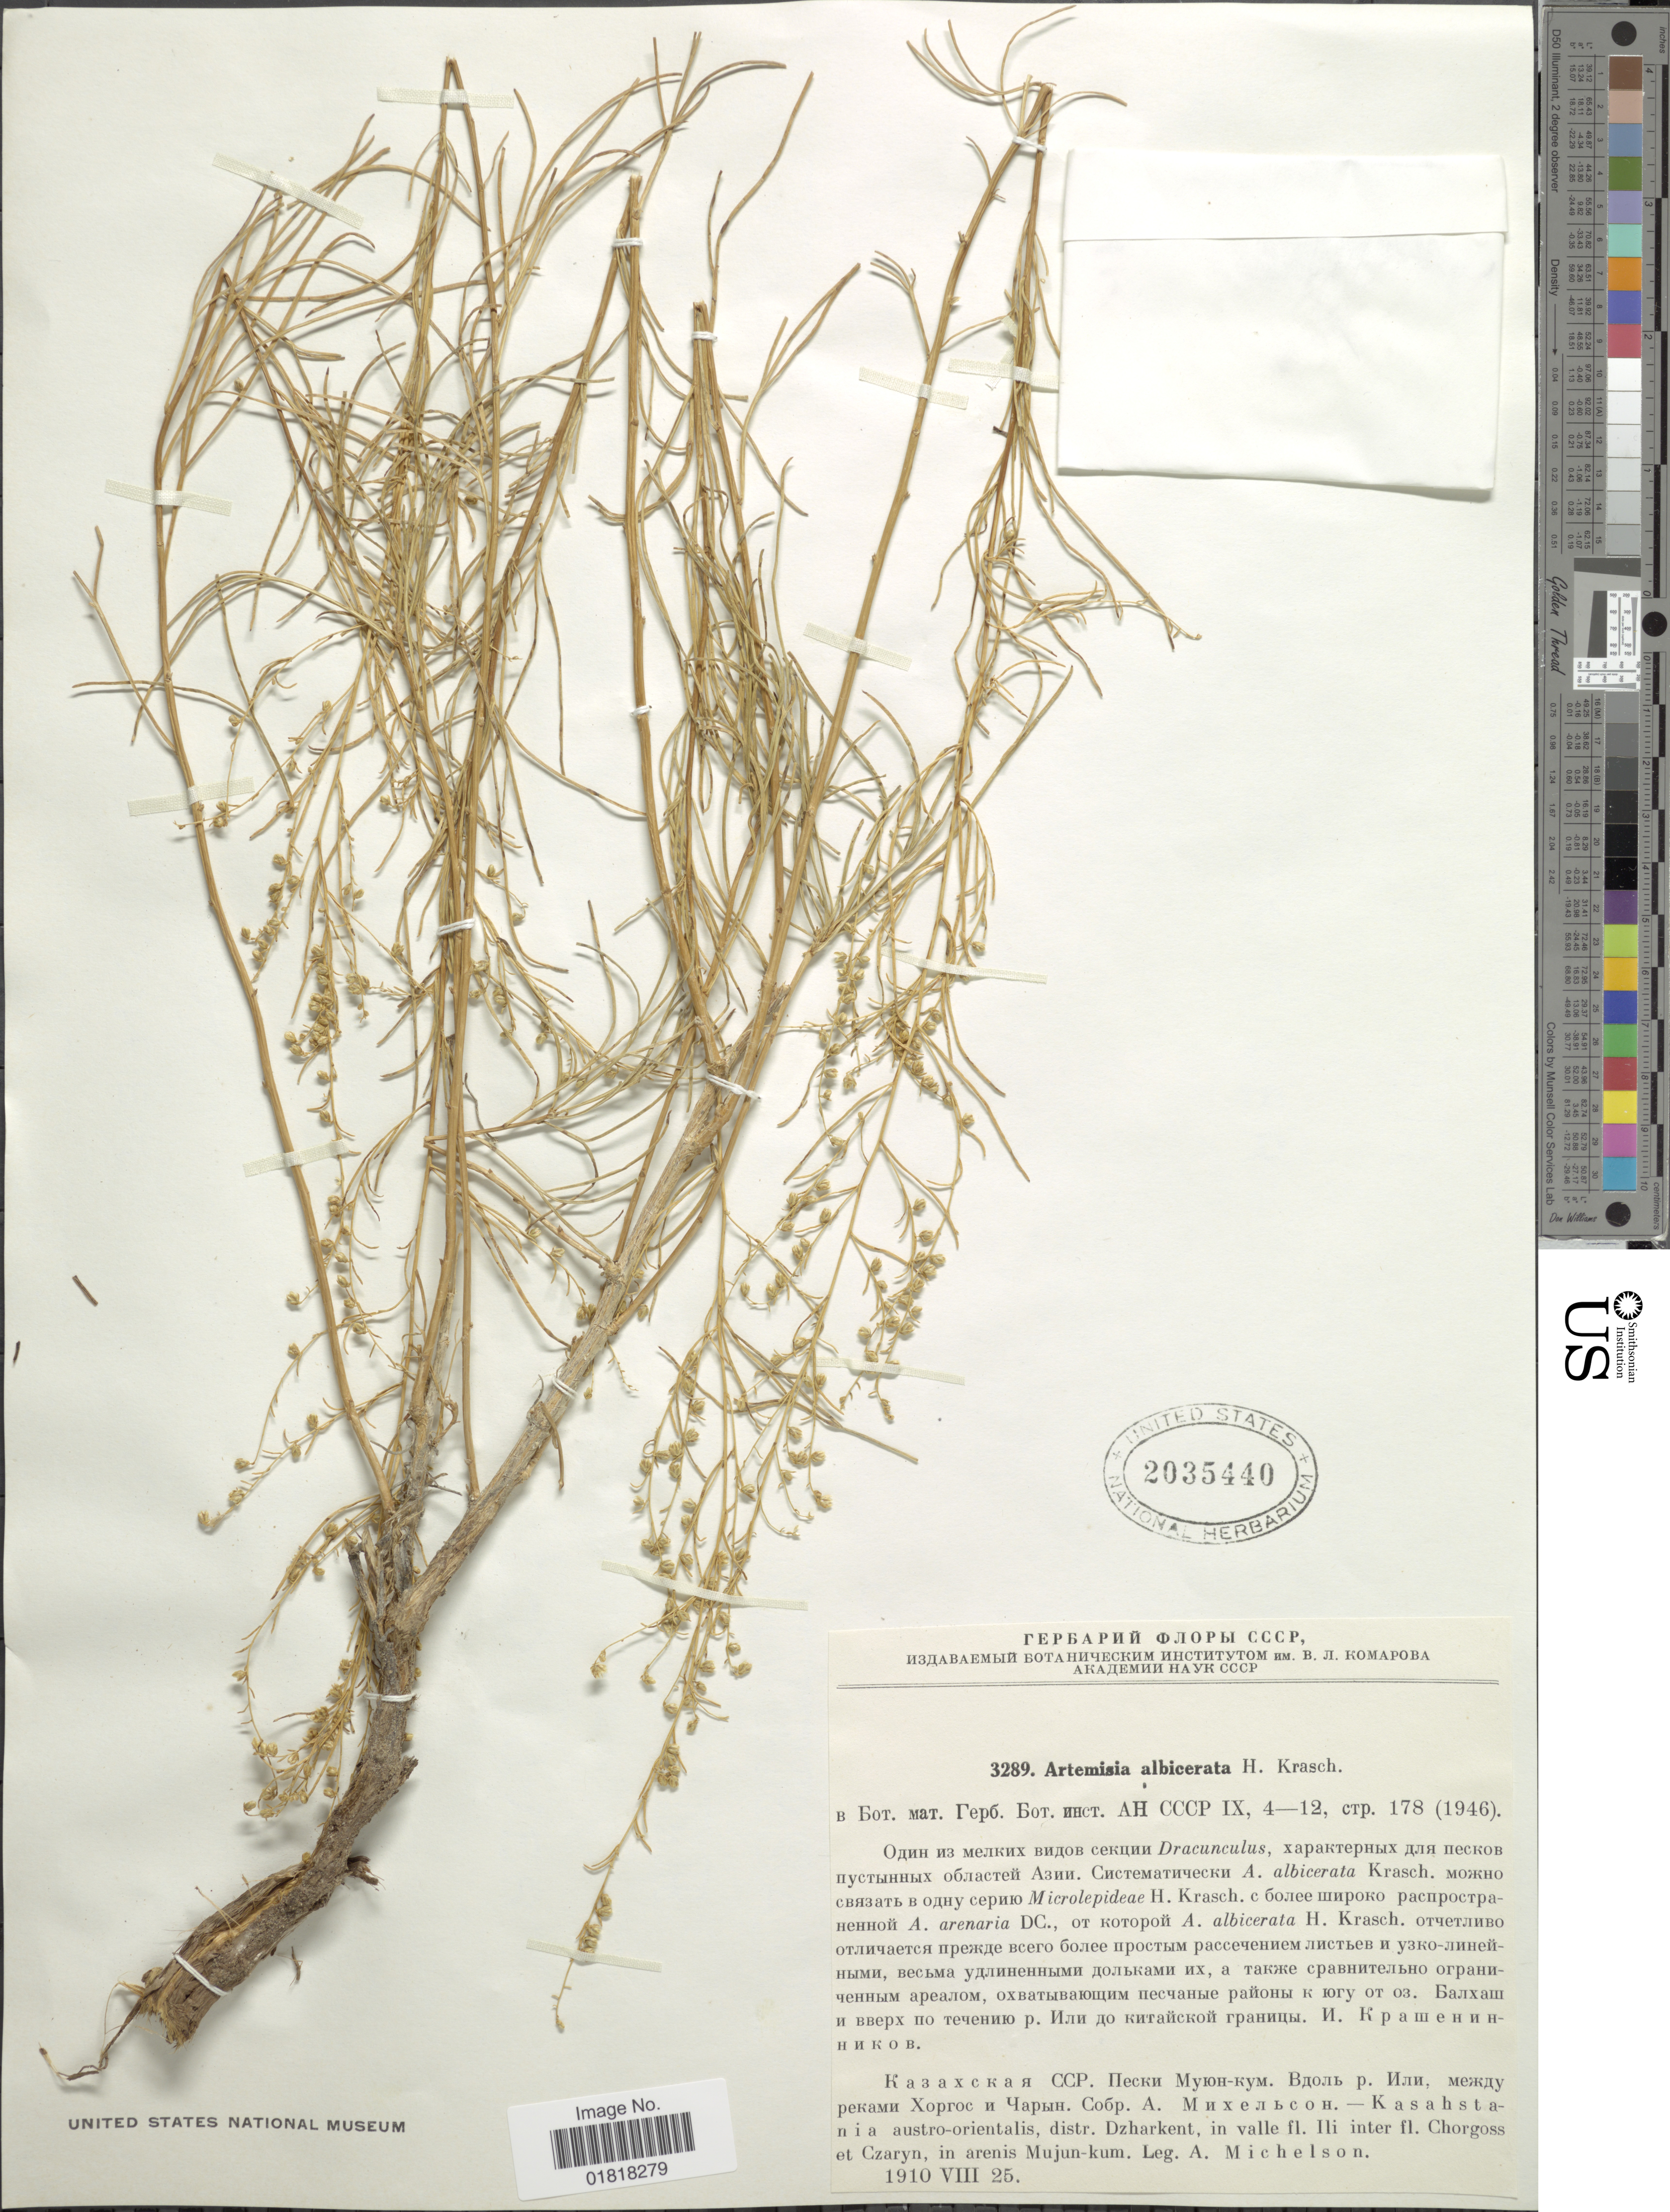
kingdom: Plantae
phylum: Tracheophyta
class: Magnoliopsida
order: Asterales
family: Asteraceae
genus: Artemisia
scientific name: Artemisia albicerata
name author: Krasch.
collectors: -. Michelson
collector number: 3289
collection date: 1910-08-25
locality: Kasahstania austro-orientalis, distr. Dzharkent, in valle fl. Ili inter fl. Chorgoss et Czaryn, in arenis Mujum-kum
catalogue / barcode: US 2035440